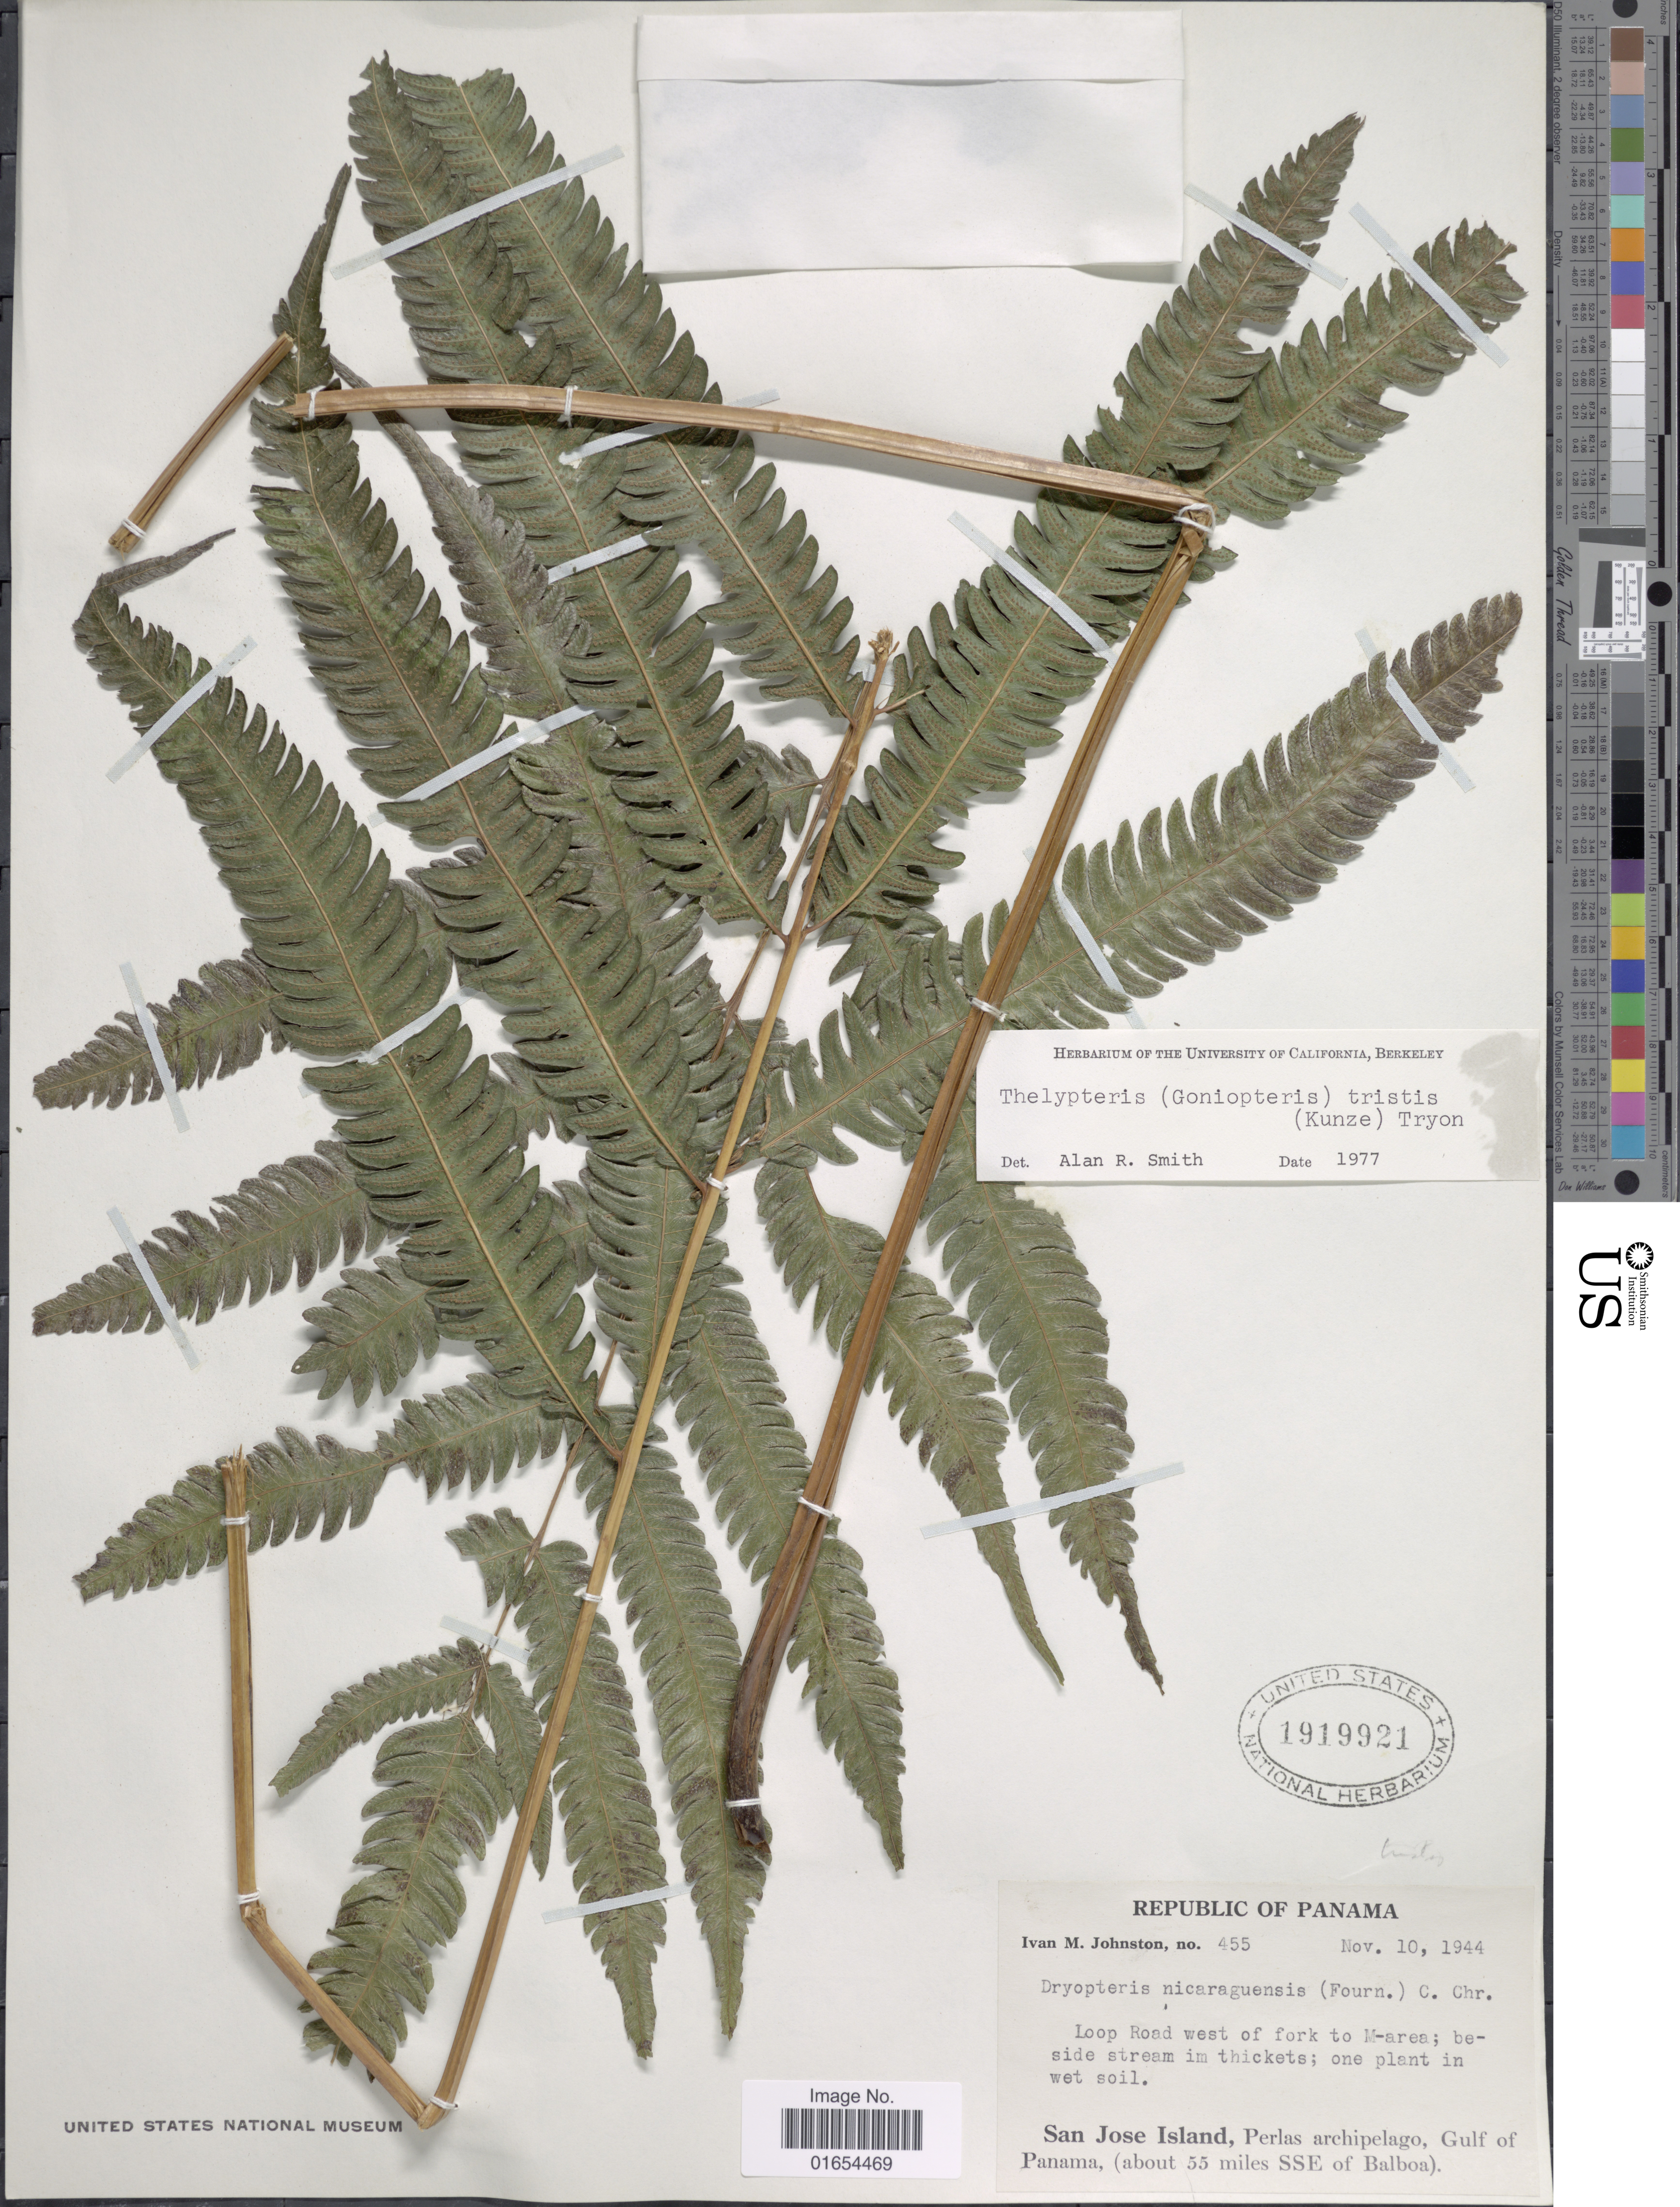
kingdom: Plantae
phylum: Tracheophyta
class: Polypodiopsida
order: Polypodiales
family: Thelypteridaceae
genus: Goniopteris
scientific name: Goniopteris tristis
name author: (Kuntze) Brade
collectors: I.M. Johnston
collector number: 455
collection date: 1944-11-10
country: Panama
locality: Loop Road west of fork to M-area; beside stream in thickets; one plant in wet soil, San Jose Island, Perlas archipelago, Gulf of Panama (about 55 miles SSE of Balboa)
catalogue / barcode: US 1919921